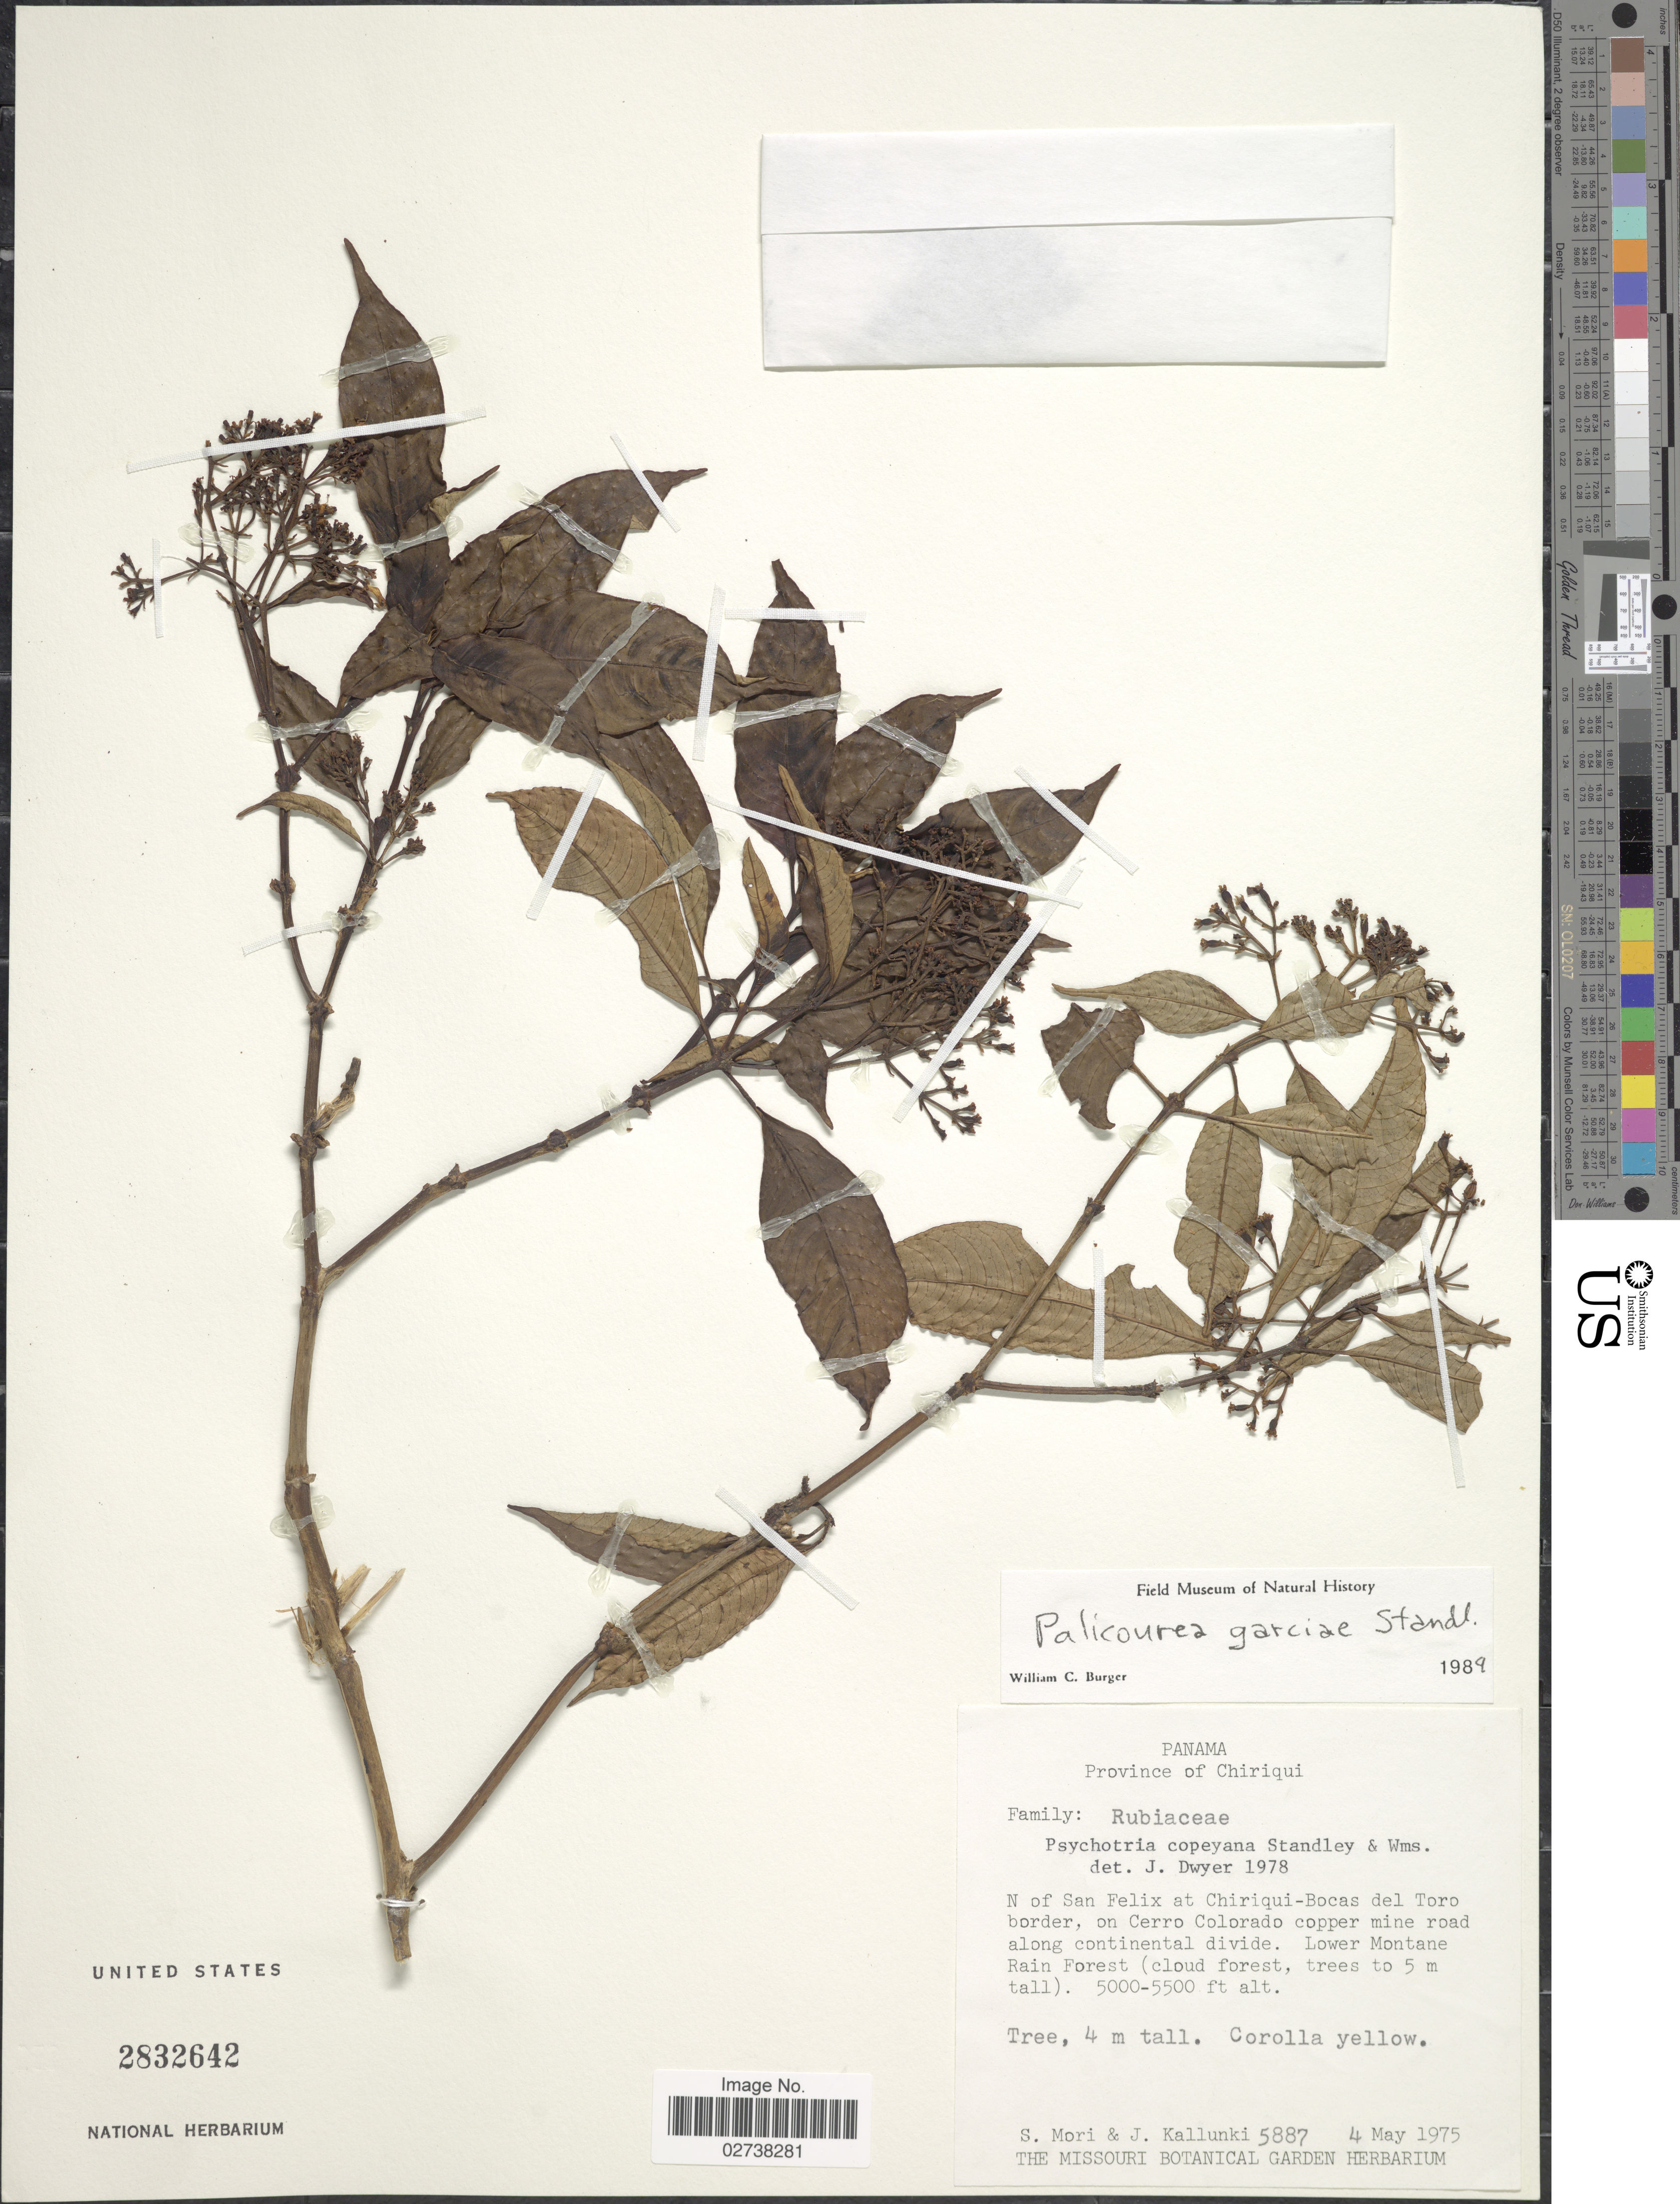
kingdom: Plantae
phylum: Tracheophyta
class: Magnoliopsida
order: Gentianales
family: Rubiaceae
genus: Palicourea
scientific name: Palicourea garciae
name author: Standl.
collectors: S. Mori & J. Kallunki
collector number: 5887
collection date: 1975-05-04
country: Panama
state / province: Chiriqui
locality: Province of Chiriqui. N of San Felix at Chiriqui - Bocas del Toro border, on Cerro Colorado copper mine road along continental divide. Lower Montane Rain Forest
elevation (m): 1524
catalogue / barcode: US 2832642